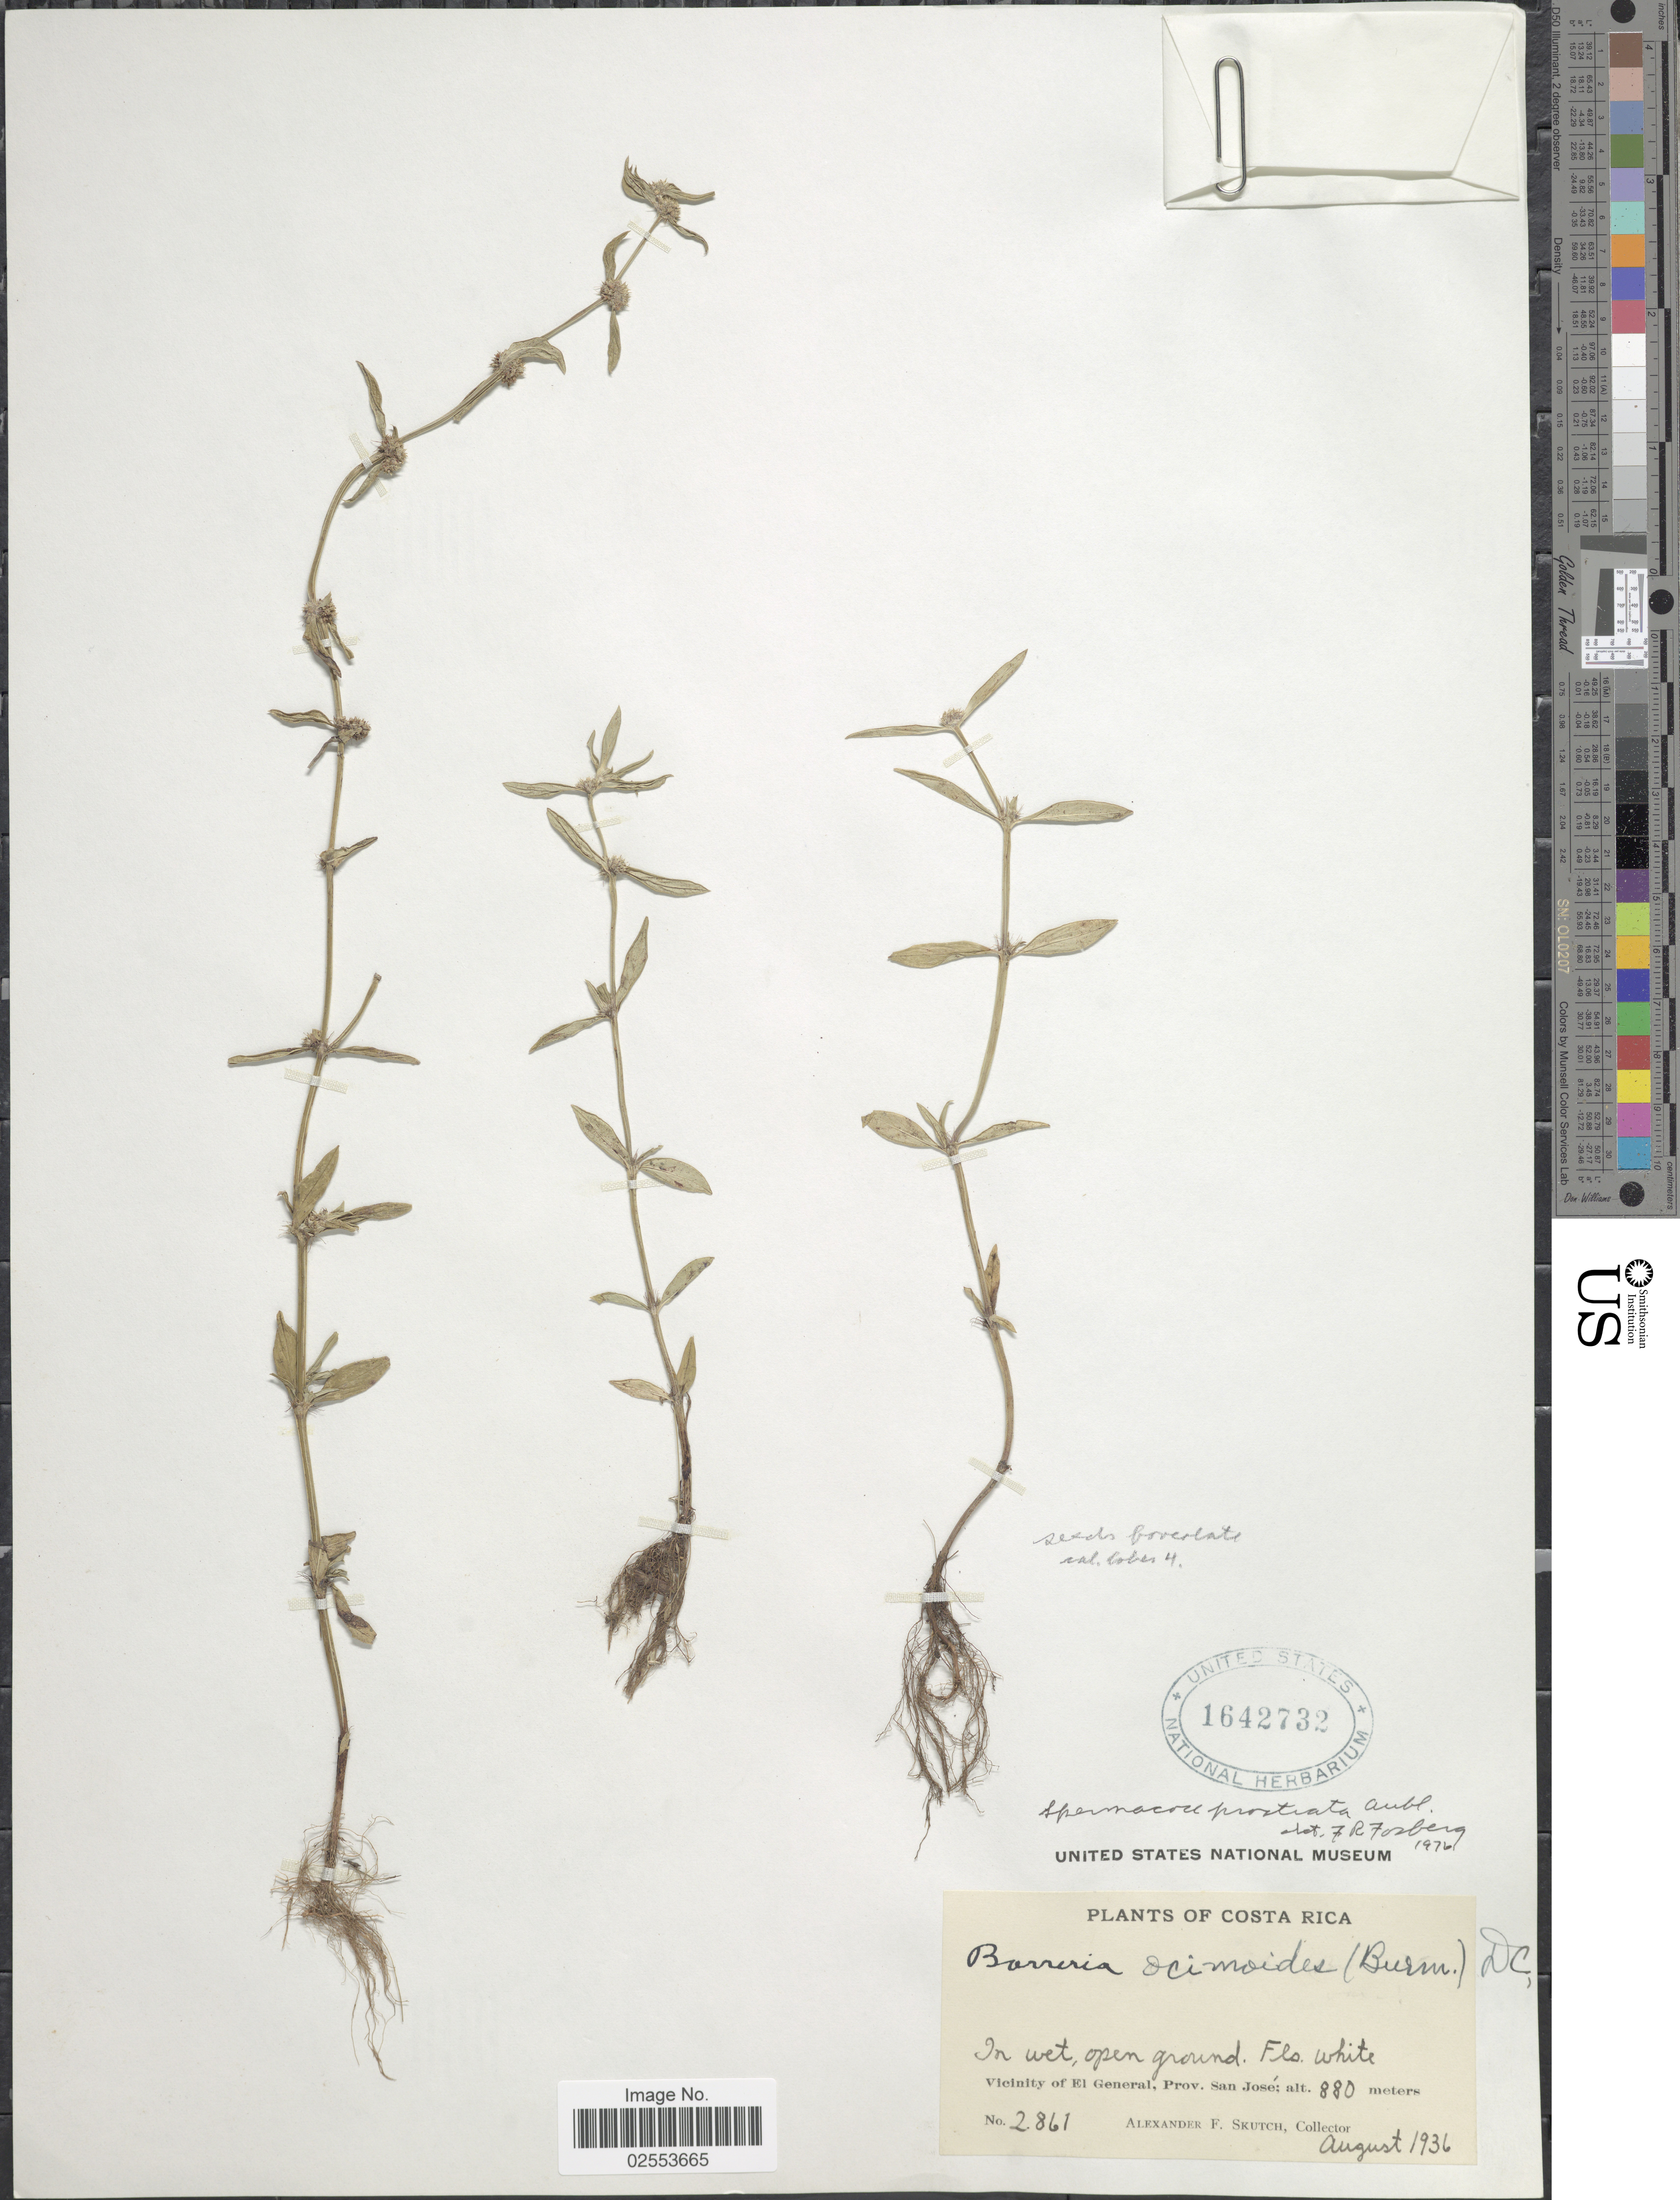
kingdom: Plantae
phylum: Tracheophyta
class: Magnoliopsida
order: Gentianales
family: Rubiaceae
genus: Spermacoce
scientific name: Spermacoce prostrata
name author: Aubl.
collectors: A. F. Skutch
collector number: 2861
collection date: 1936-08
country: Costa Rica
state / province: San José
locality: In wet open ground, Vicinity of El General.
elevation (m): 880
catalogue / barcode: US 1642732